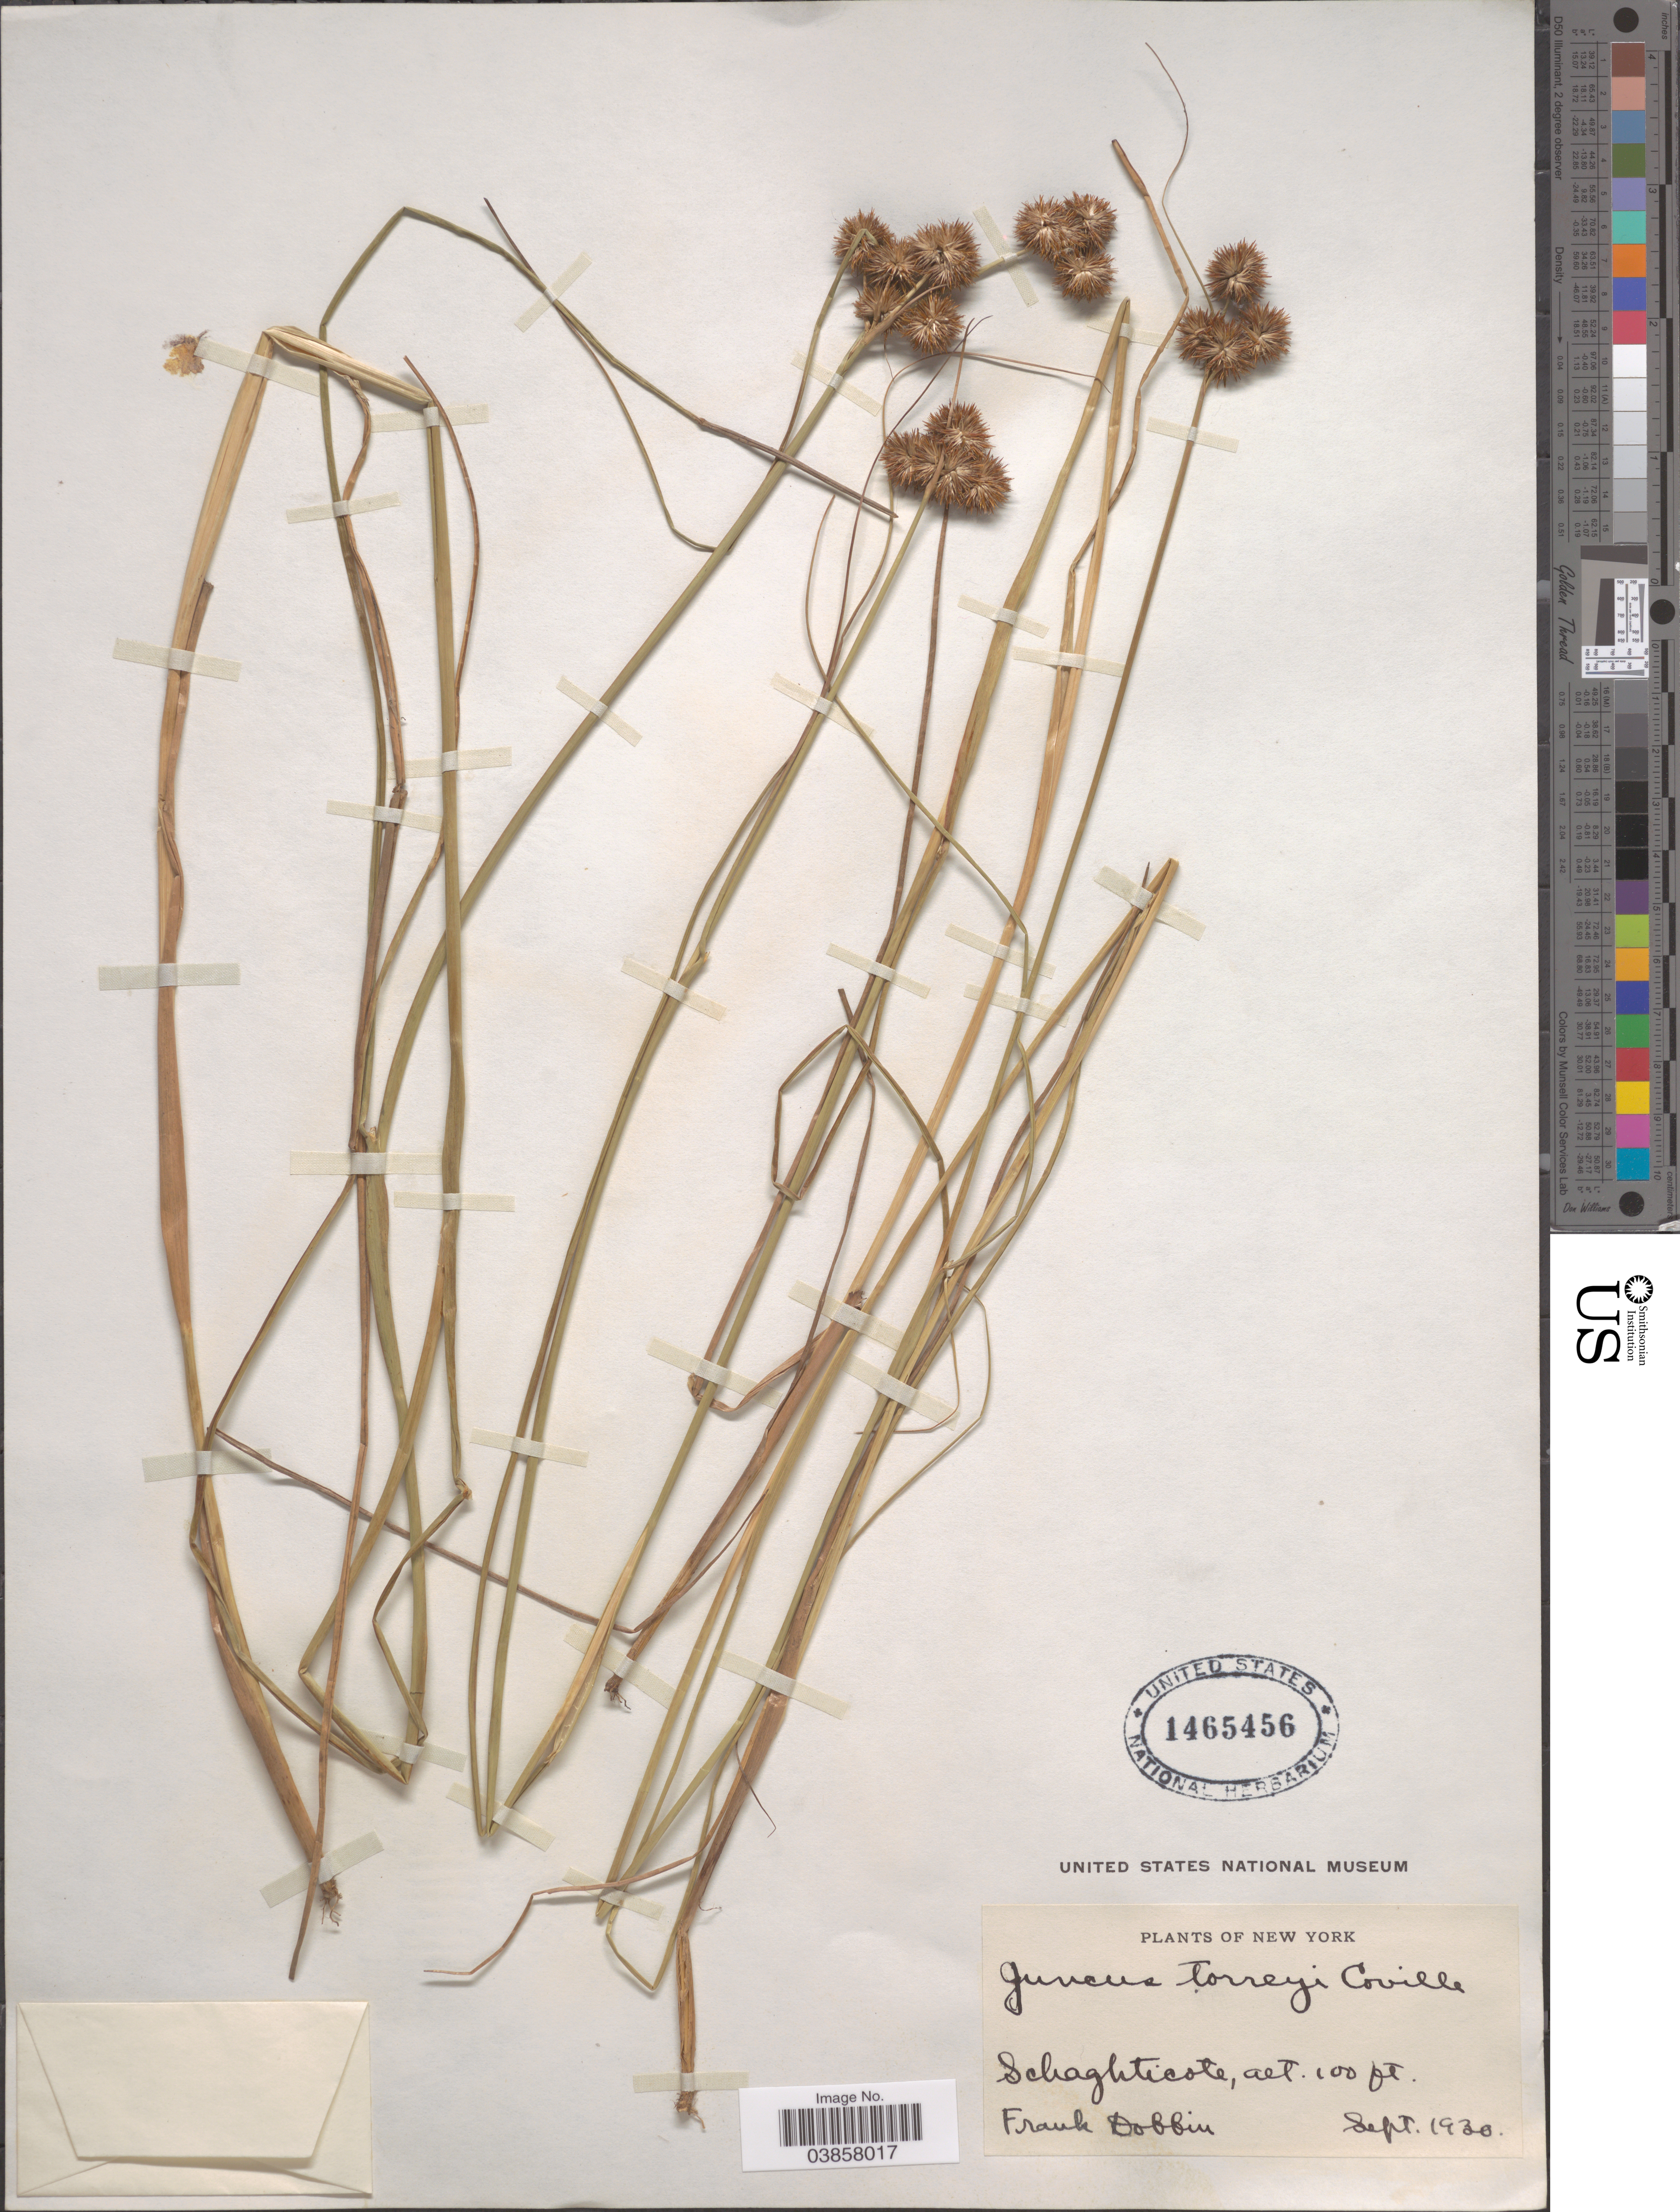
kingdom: Plantae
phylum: Tracheophyta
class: Liliopsida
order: Poales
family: Juncaceae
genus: Juncus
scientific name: Juncus torreyi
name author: Coville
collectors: F. Dobbin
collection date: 1930-09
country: United States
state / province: New York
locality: Schaghticote.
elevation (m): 30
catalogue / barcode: US 1465456